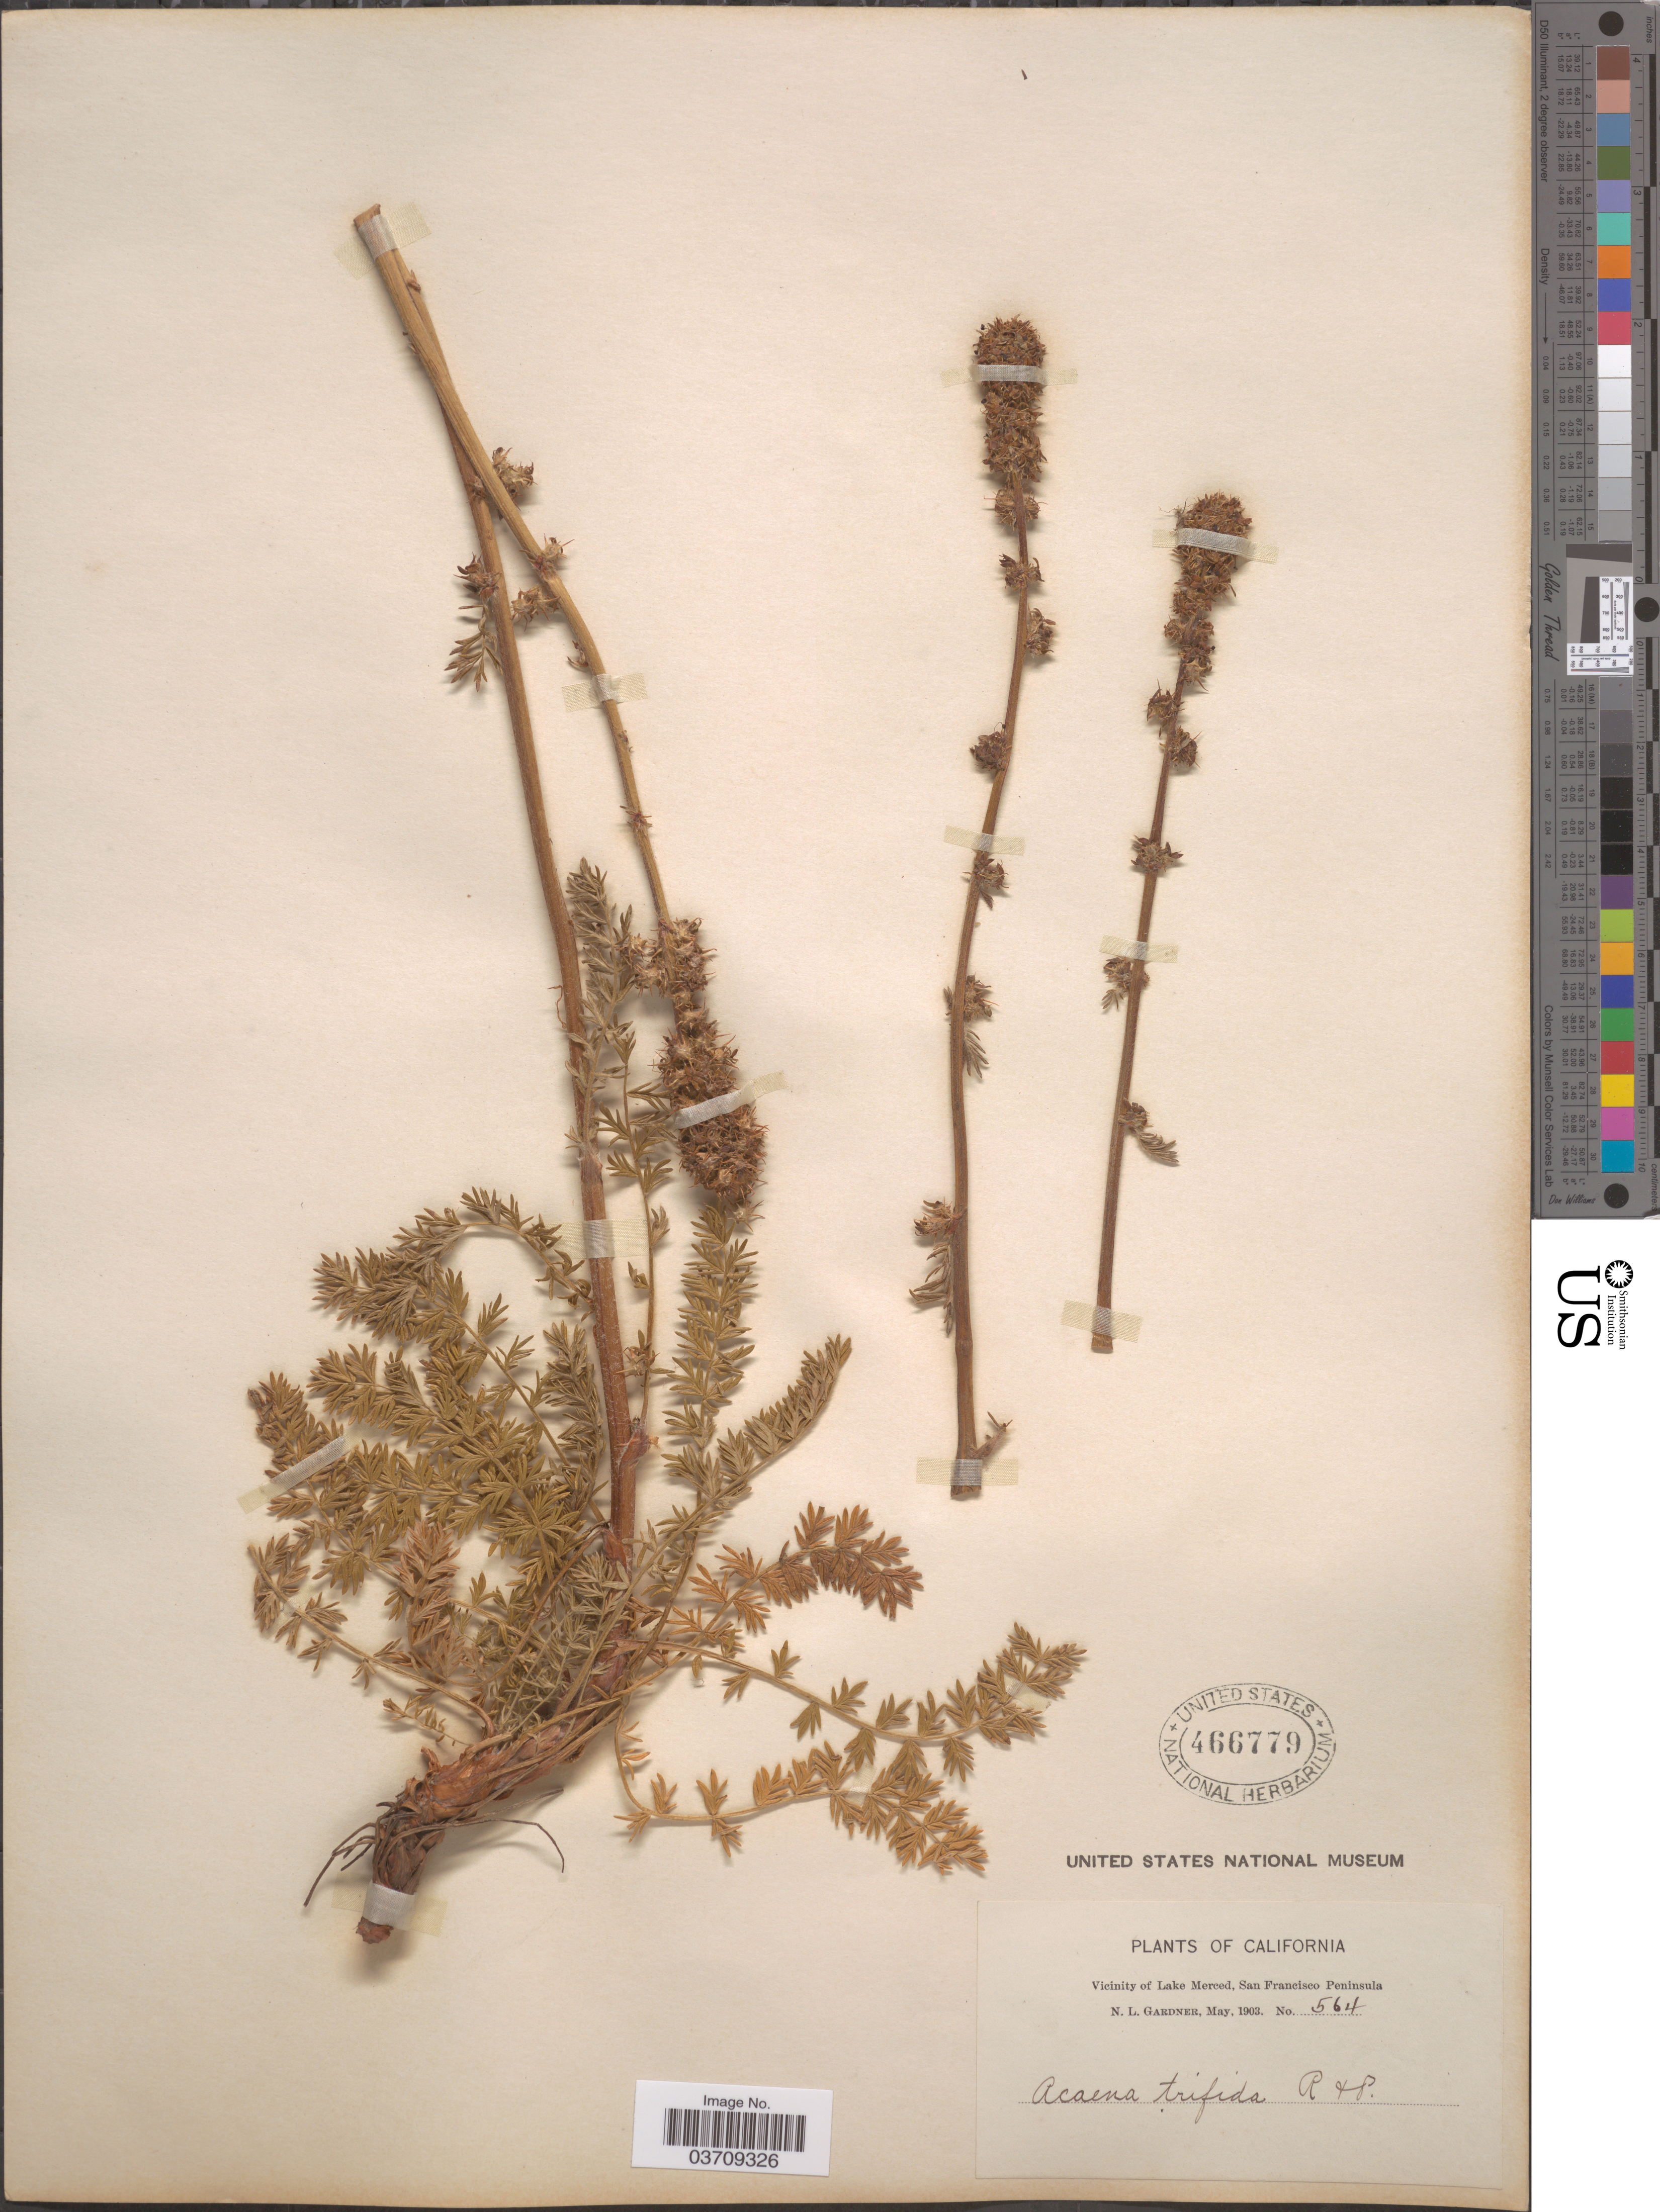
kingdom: Plantae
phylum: Tracheophyta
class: Magnoliopsida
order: Rosales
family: Rosaceae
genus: Acaena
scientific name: Acaena trifida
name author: Ruiz & Pav.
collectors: N. Gardner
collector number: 564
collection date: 1903-05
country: United States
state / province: California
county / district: San Francisco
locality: Vicinity of Lake Merced, San Francisco Peninsula.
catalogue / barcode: US 466779